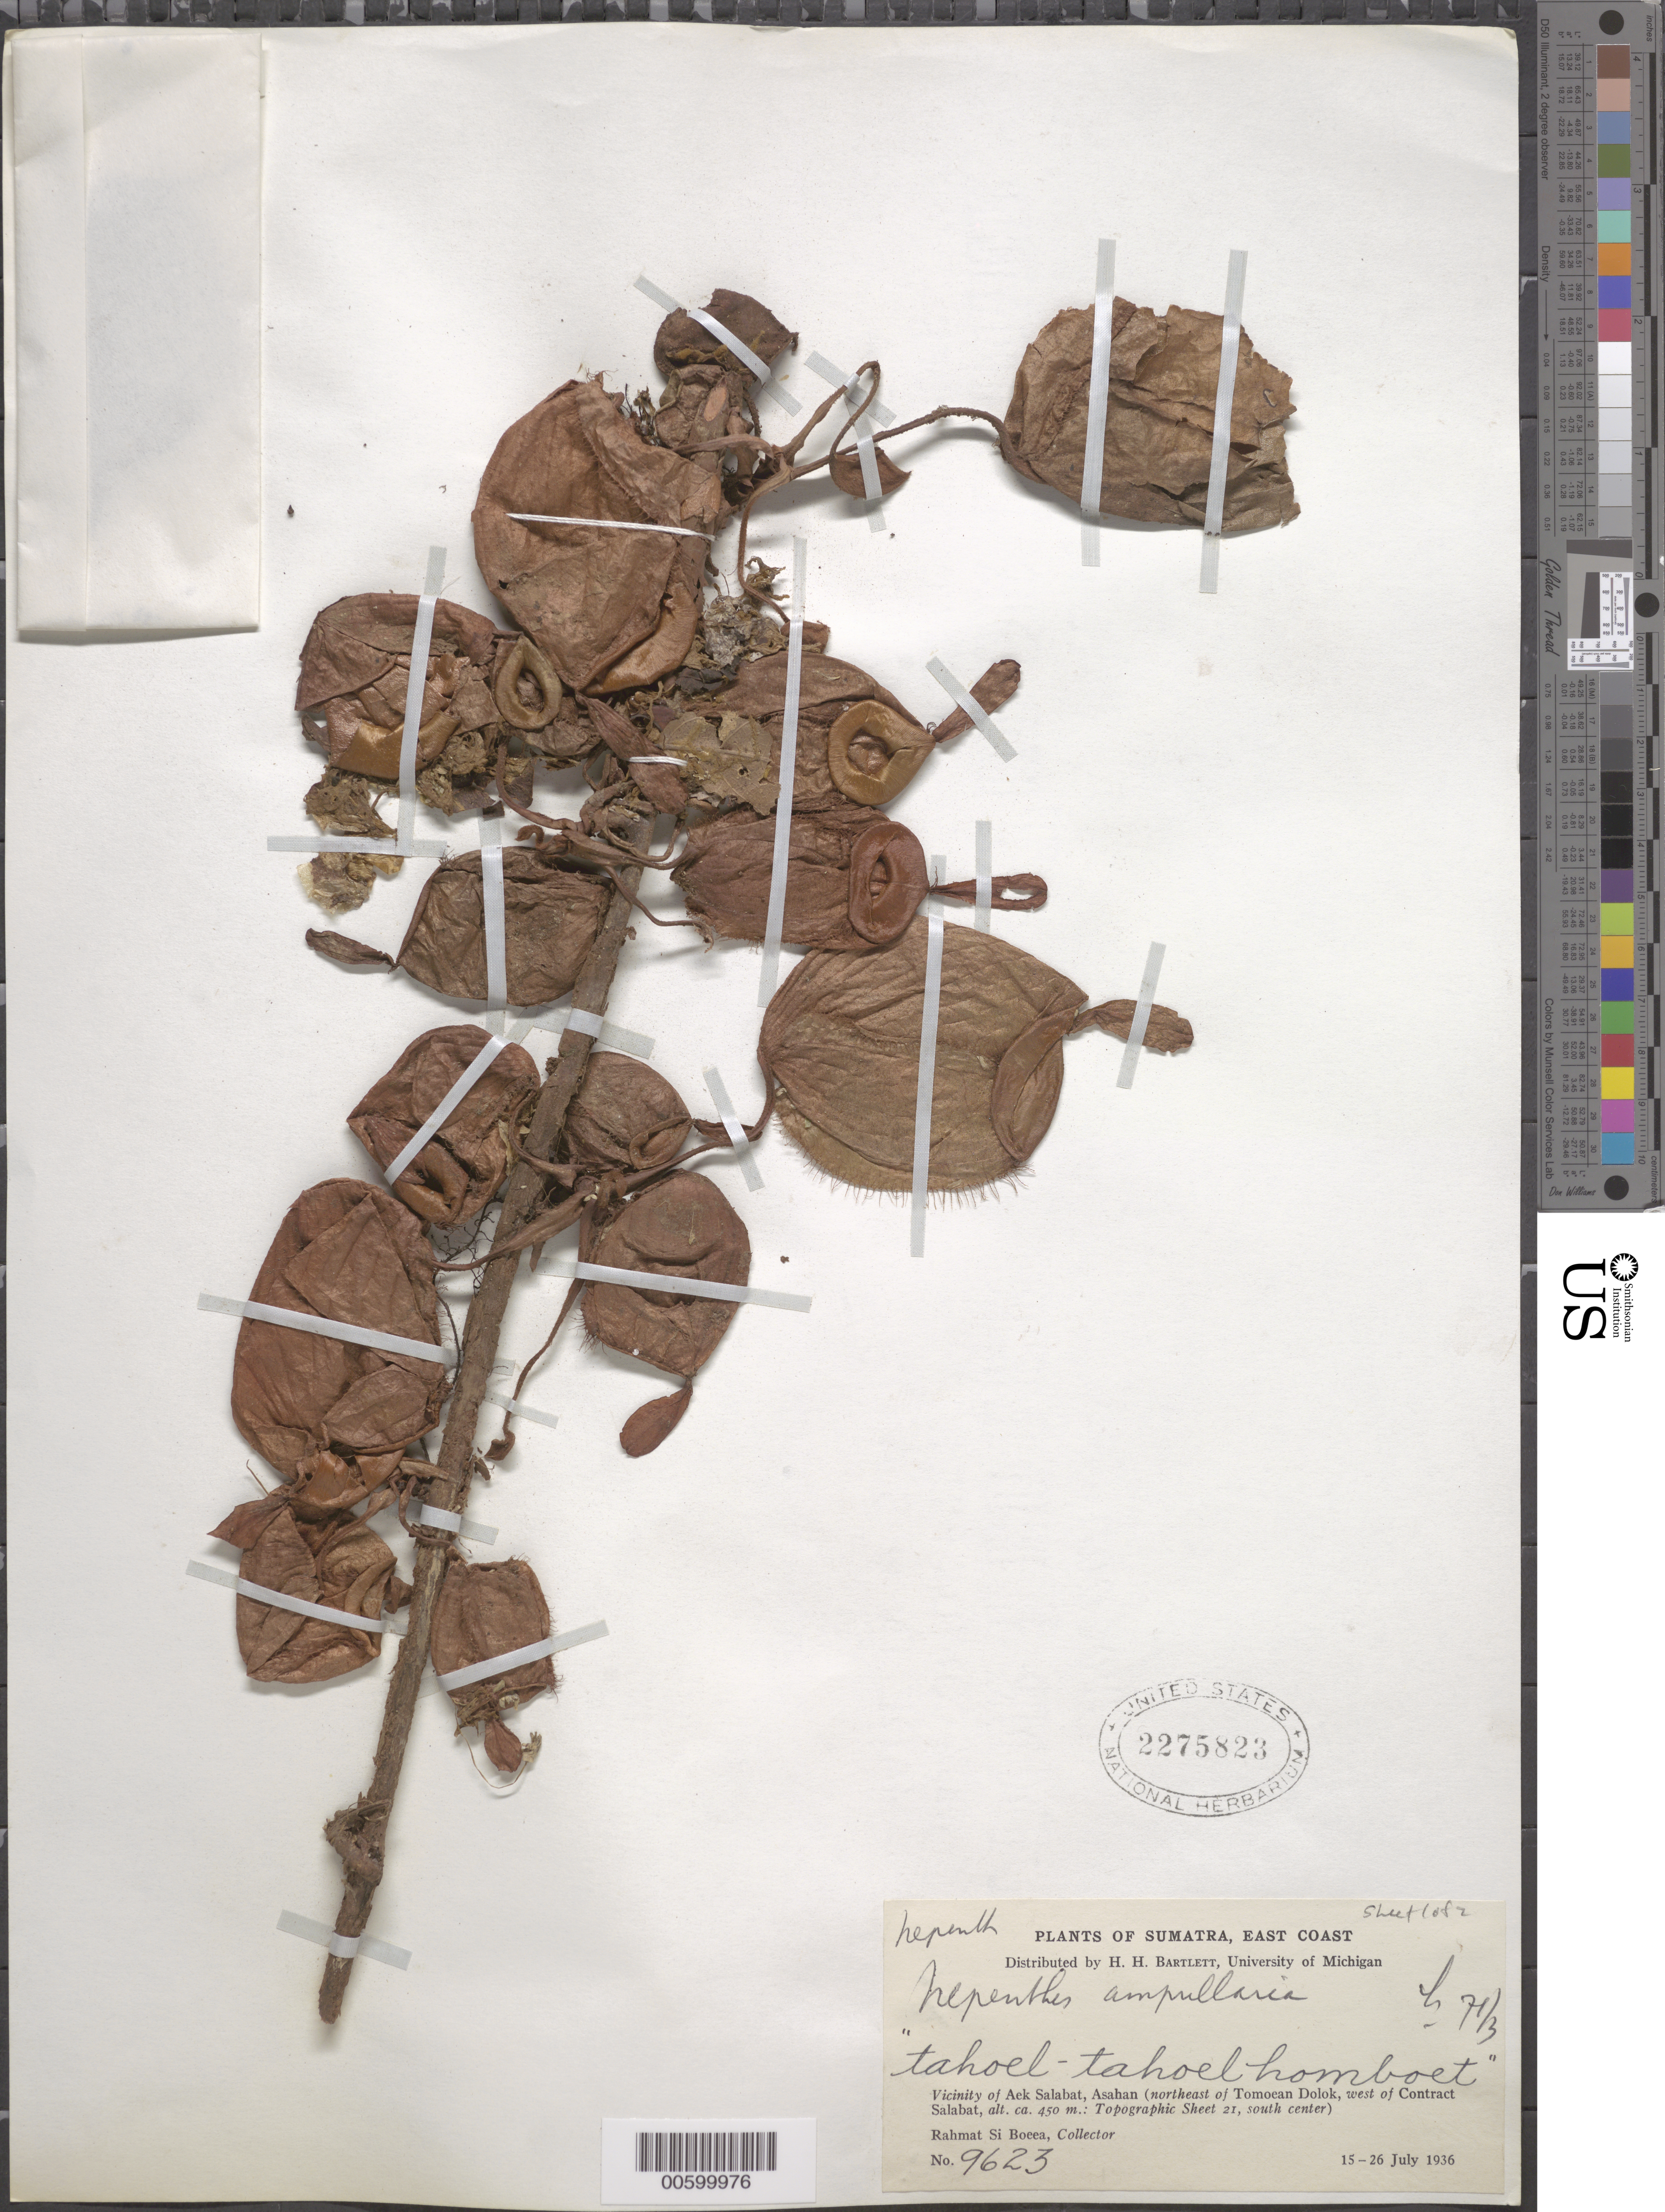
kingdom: Plantae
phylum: Tracheophyta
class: Magnoliopsida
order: Caryophyllales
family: Nepenthaceae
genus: Nepenthes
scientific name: Nepenthes ampullaria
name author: Jack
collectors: Rahmat Si Boeea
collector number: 9623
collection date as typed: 15 Jul 1936 to 26 Jul 1936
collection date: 1936-07-15/1936-07-26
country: Sri Lanka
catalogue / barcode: US 2275823